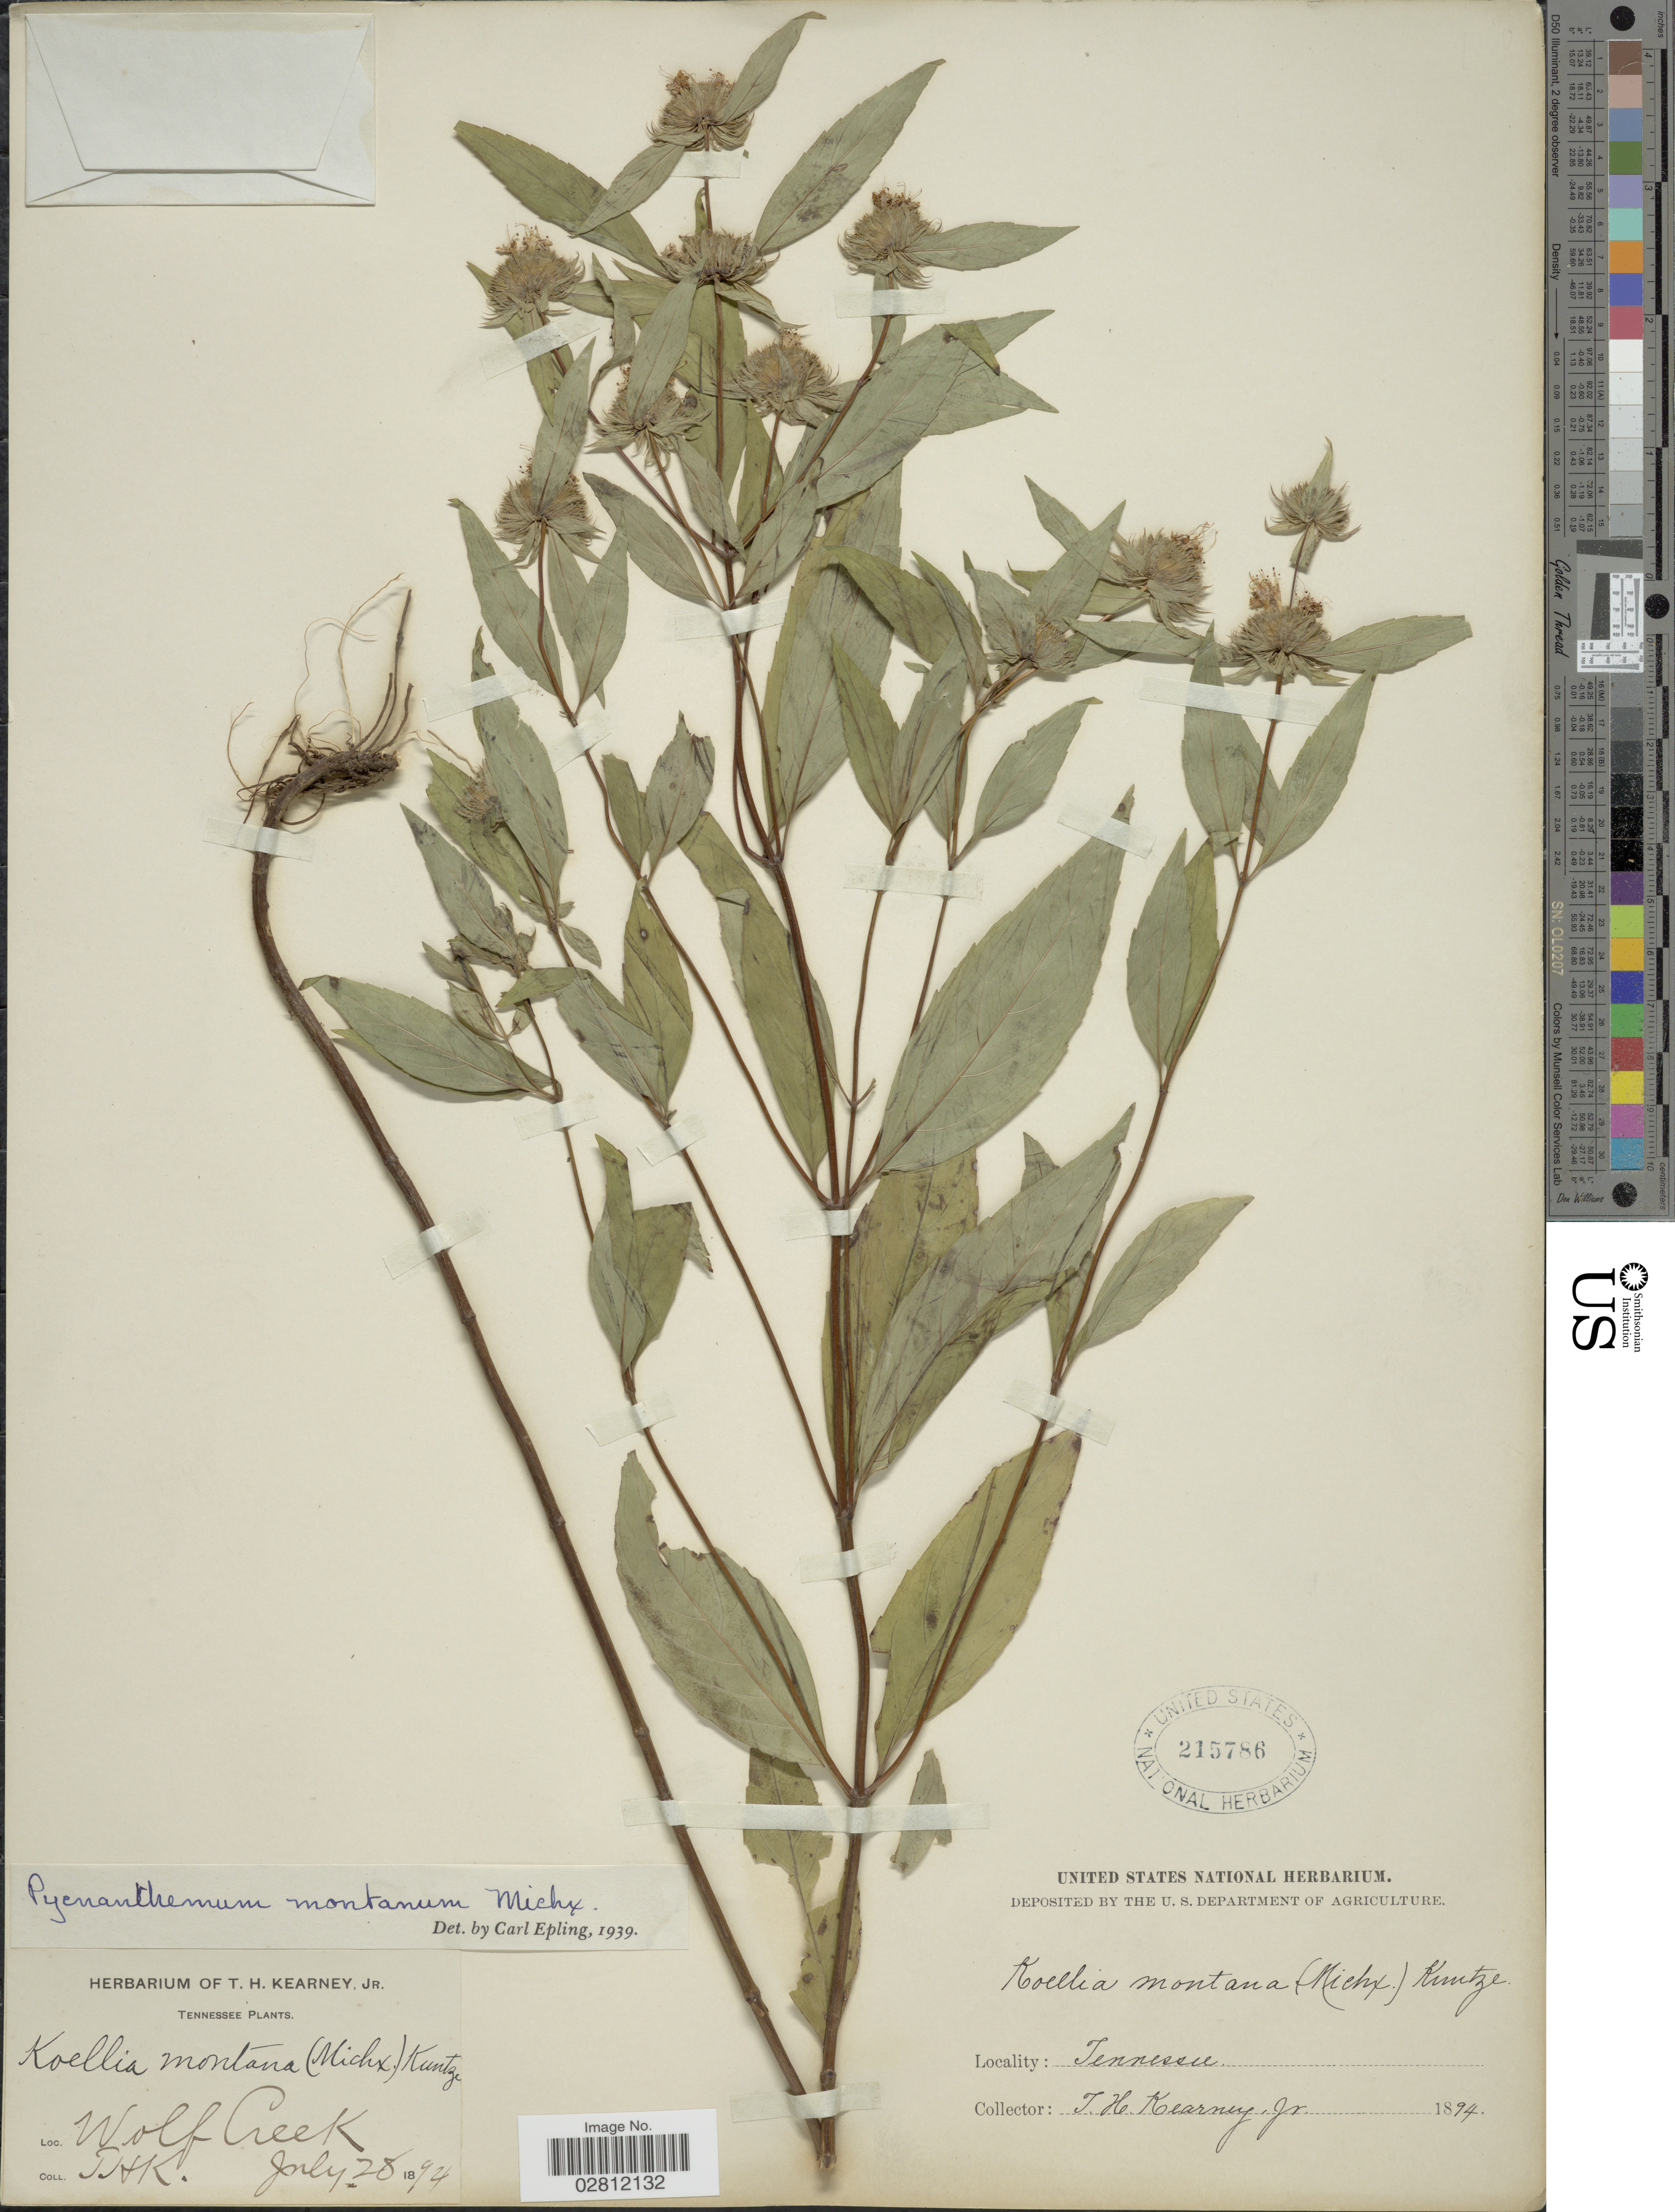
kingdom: Plantae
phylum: Tracheophyta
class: Magnoliopsida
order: Lamiales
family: Lamiaceae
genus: Pycnanthemum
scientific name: Pycnanthemum montanum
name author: Michx.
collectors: T. H. Kearney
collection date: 1894-07-28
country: United States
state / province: Tennessee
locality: Wolf Creek.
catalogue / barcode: US 215786